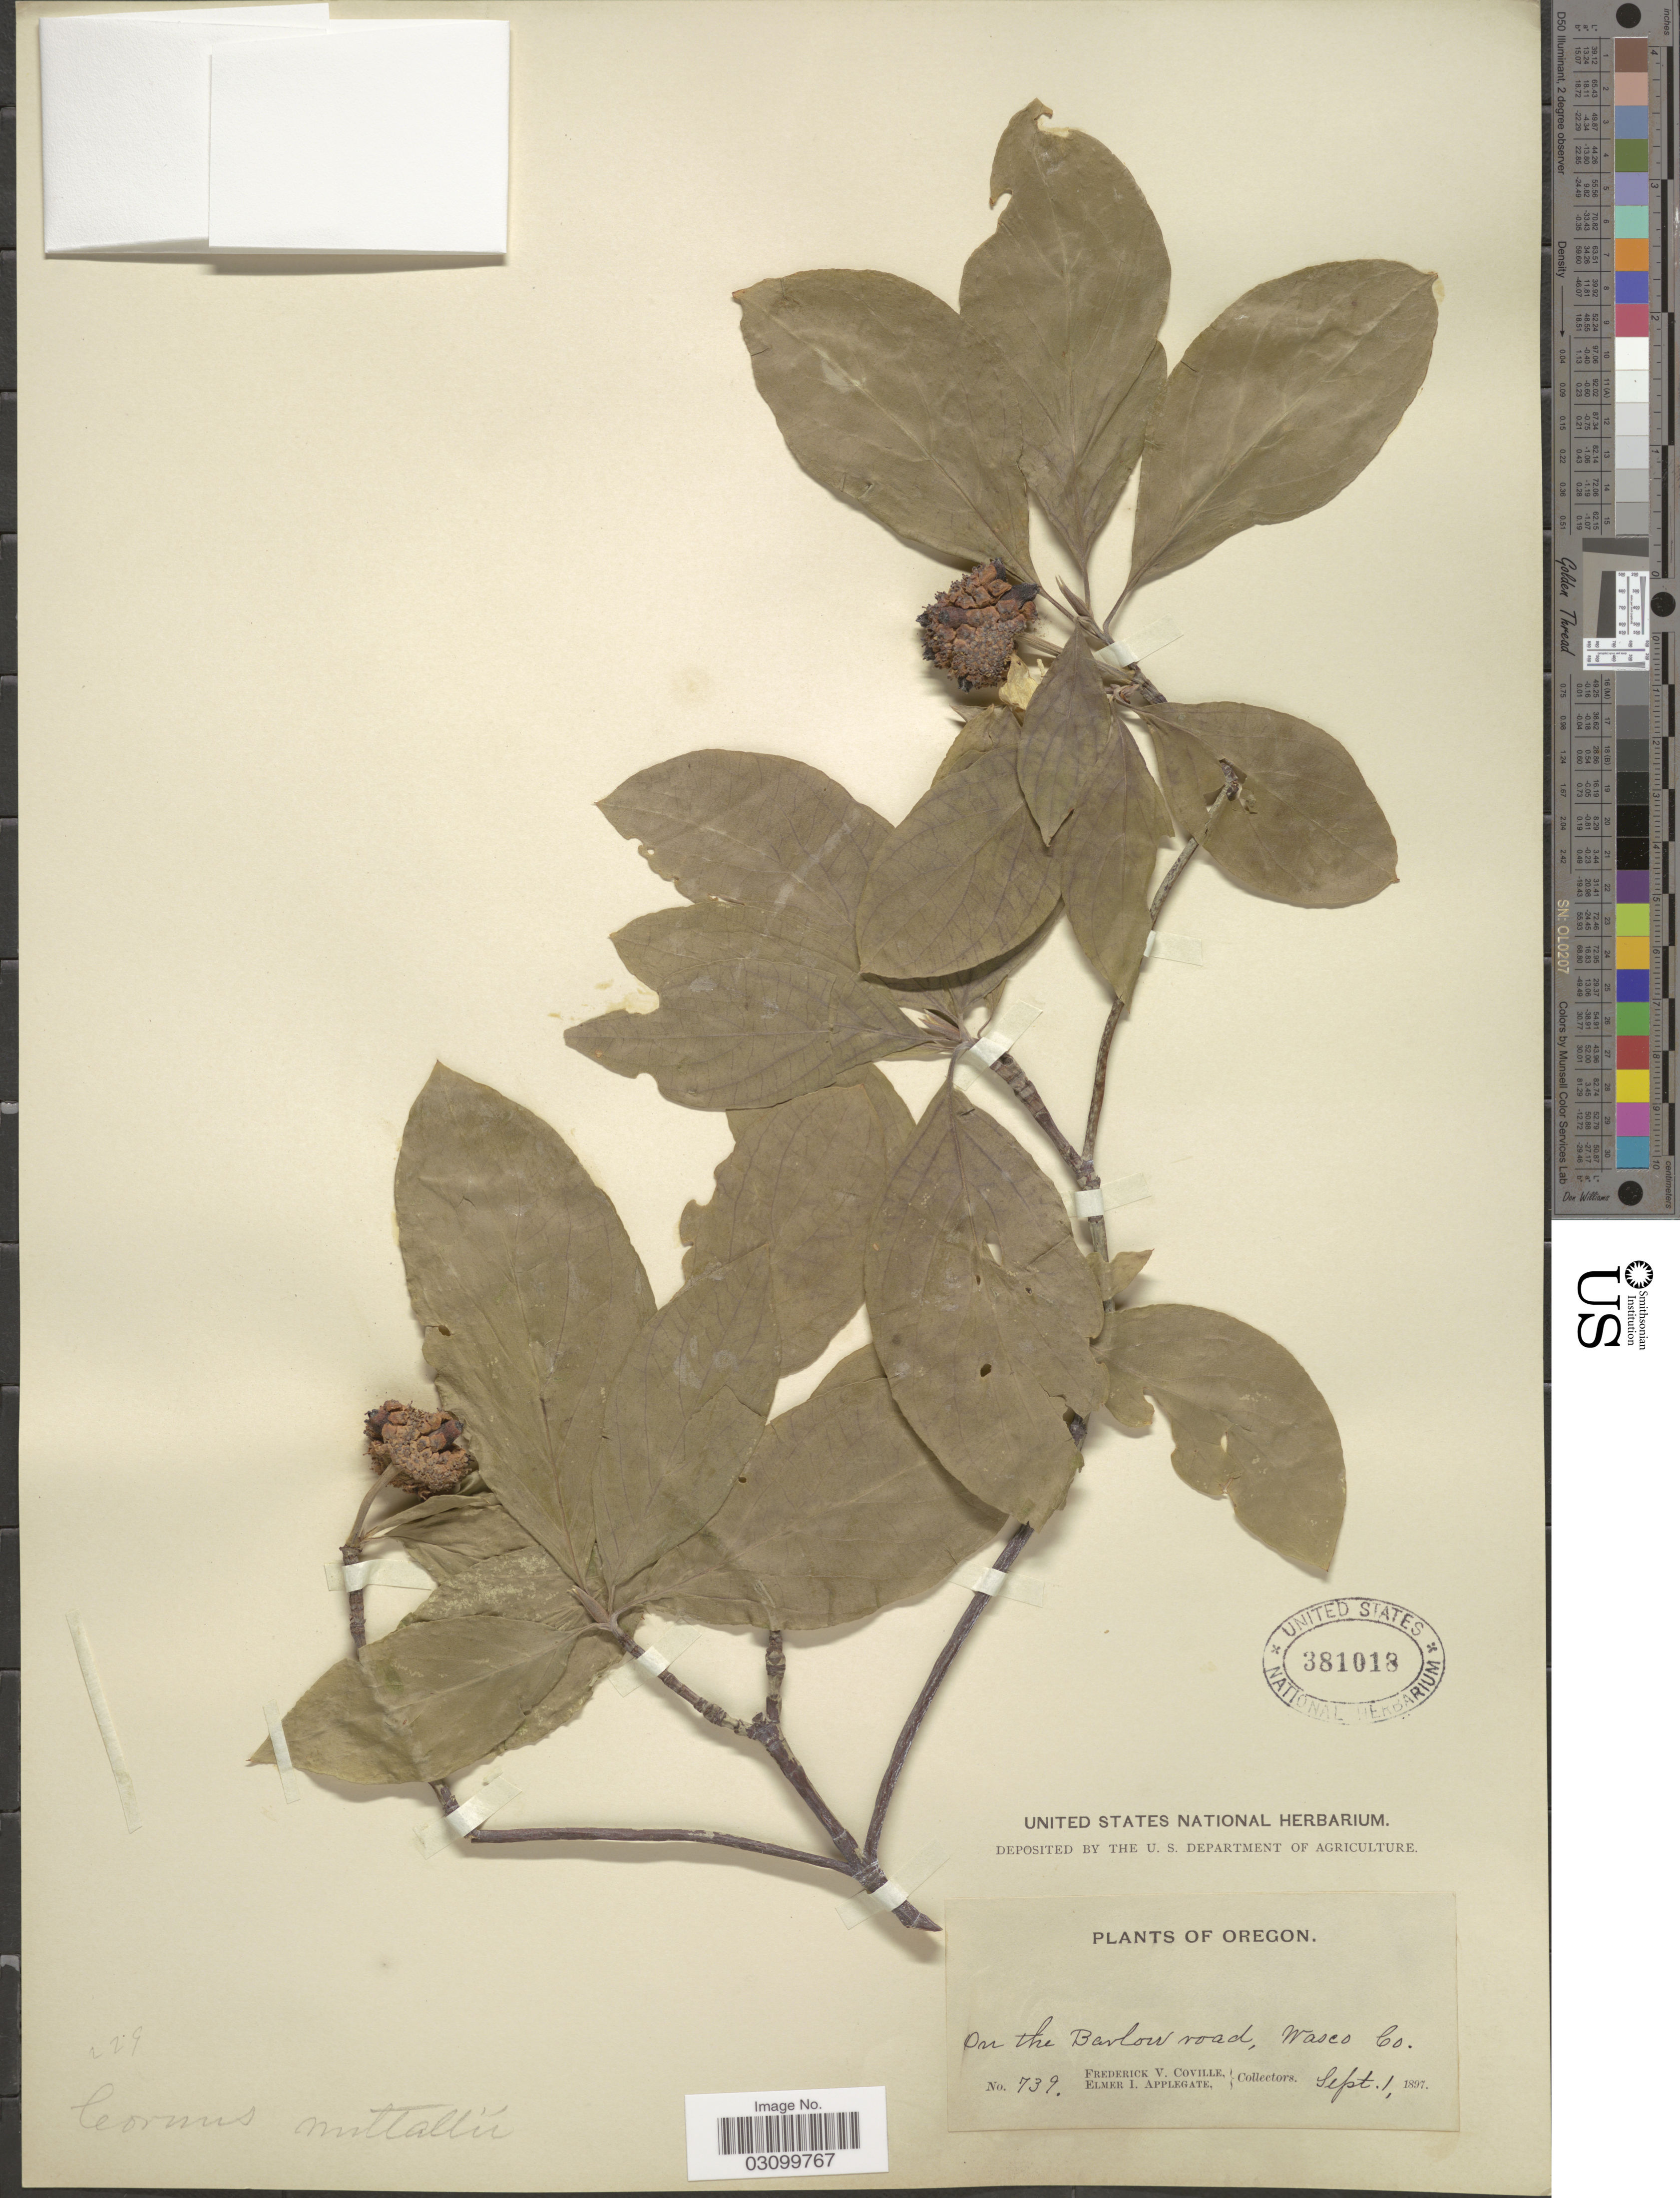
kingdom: Plantae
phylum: Tracheophyta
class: Magnoliopsida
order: Cornales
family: Cornaceae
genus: Cornus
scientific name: Cornus nuttallii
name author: Audubon ex Torr. & A. Gray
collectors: F. V. Coville & E. I. Applegate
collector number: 739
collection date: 1897-09-01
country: United States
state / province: Oregon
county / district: Wasco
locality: On the Barlow road, Wasco Co.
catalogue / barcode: US 381018